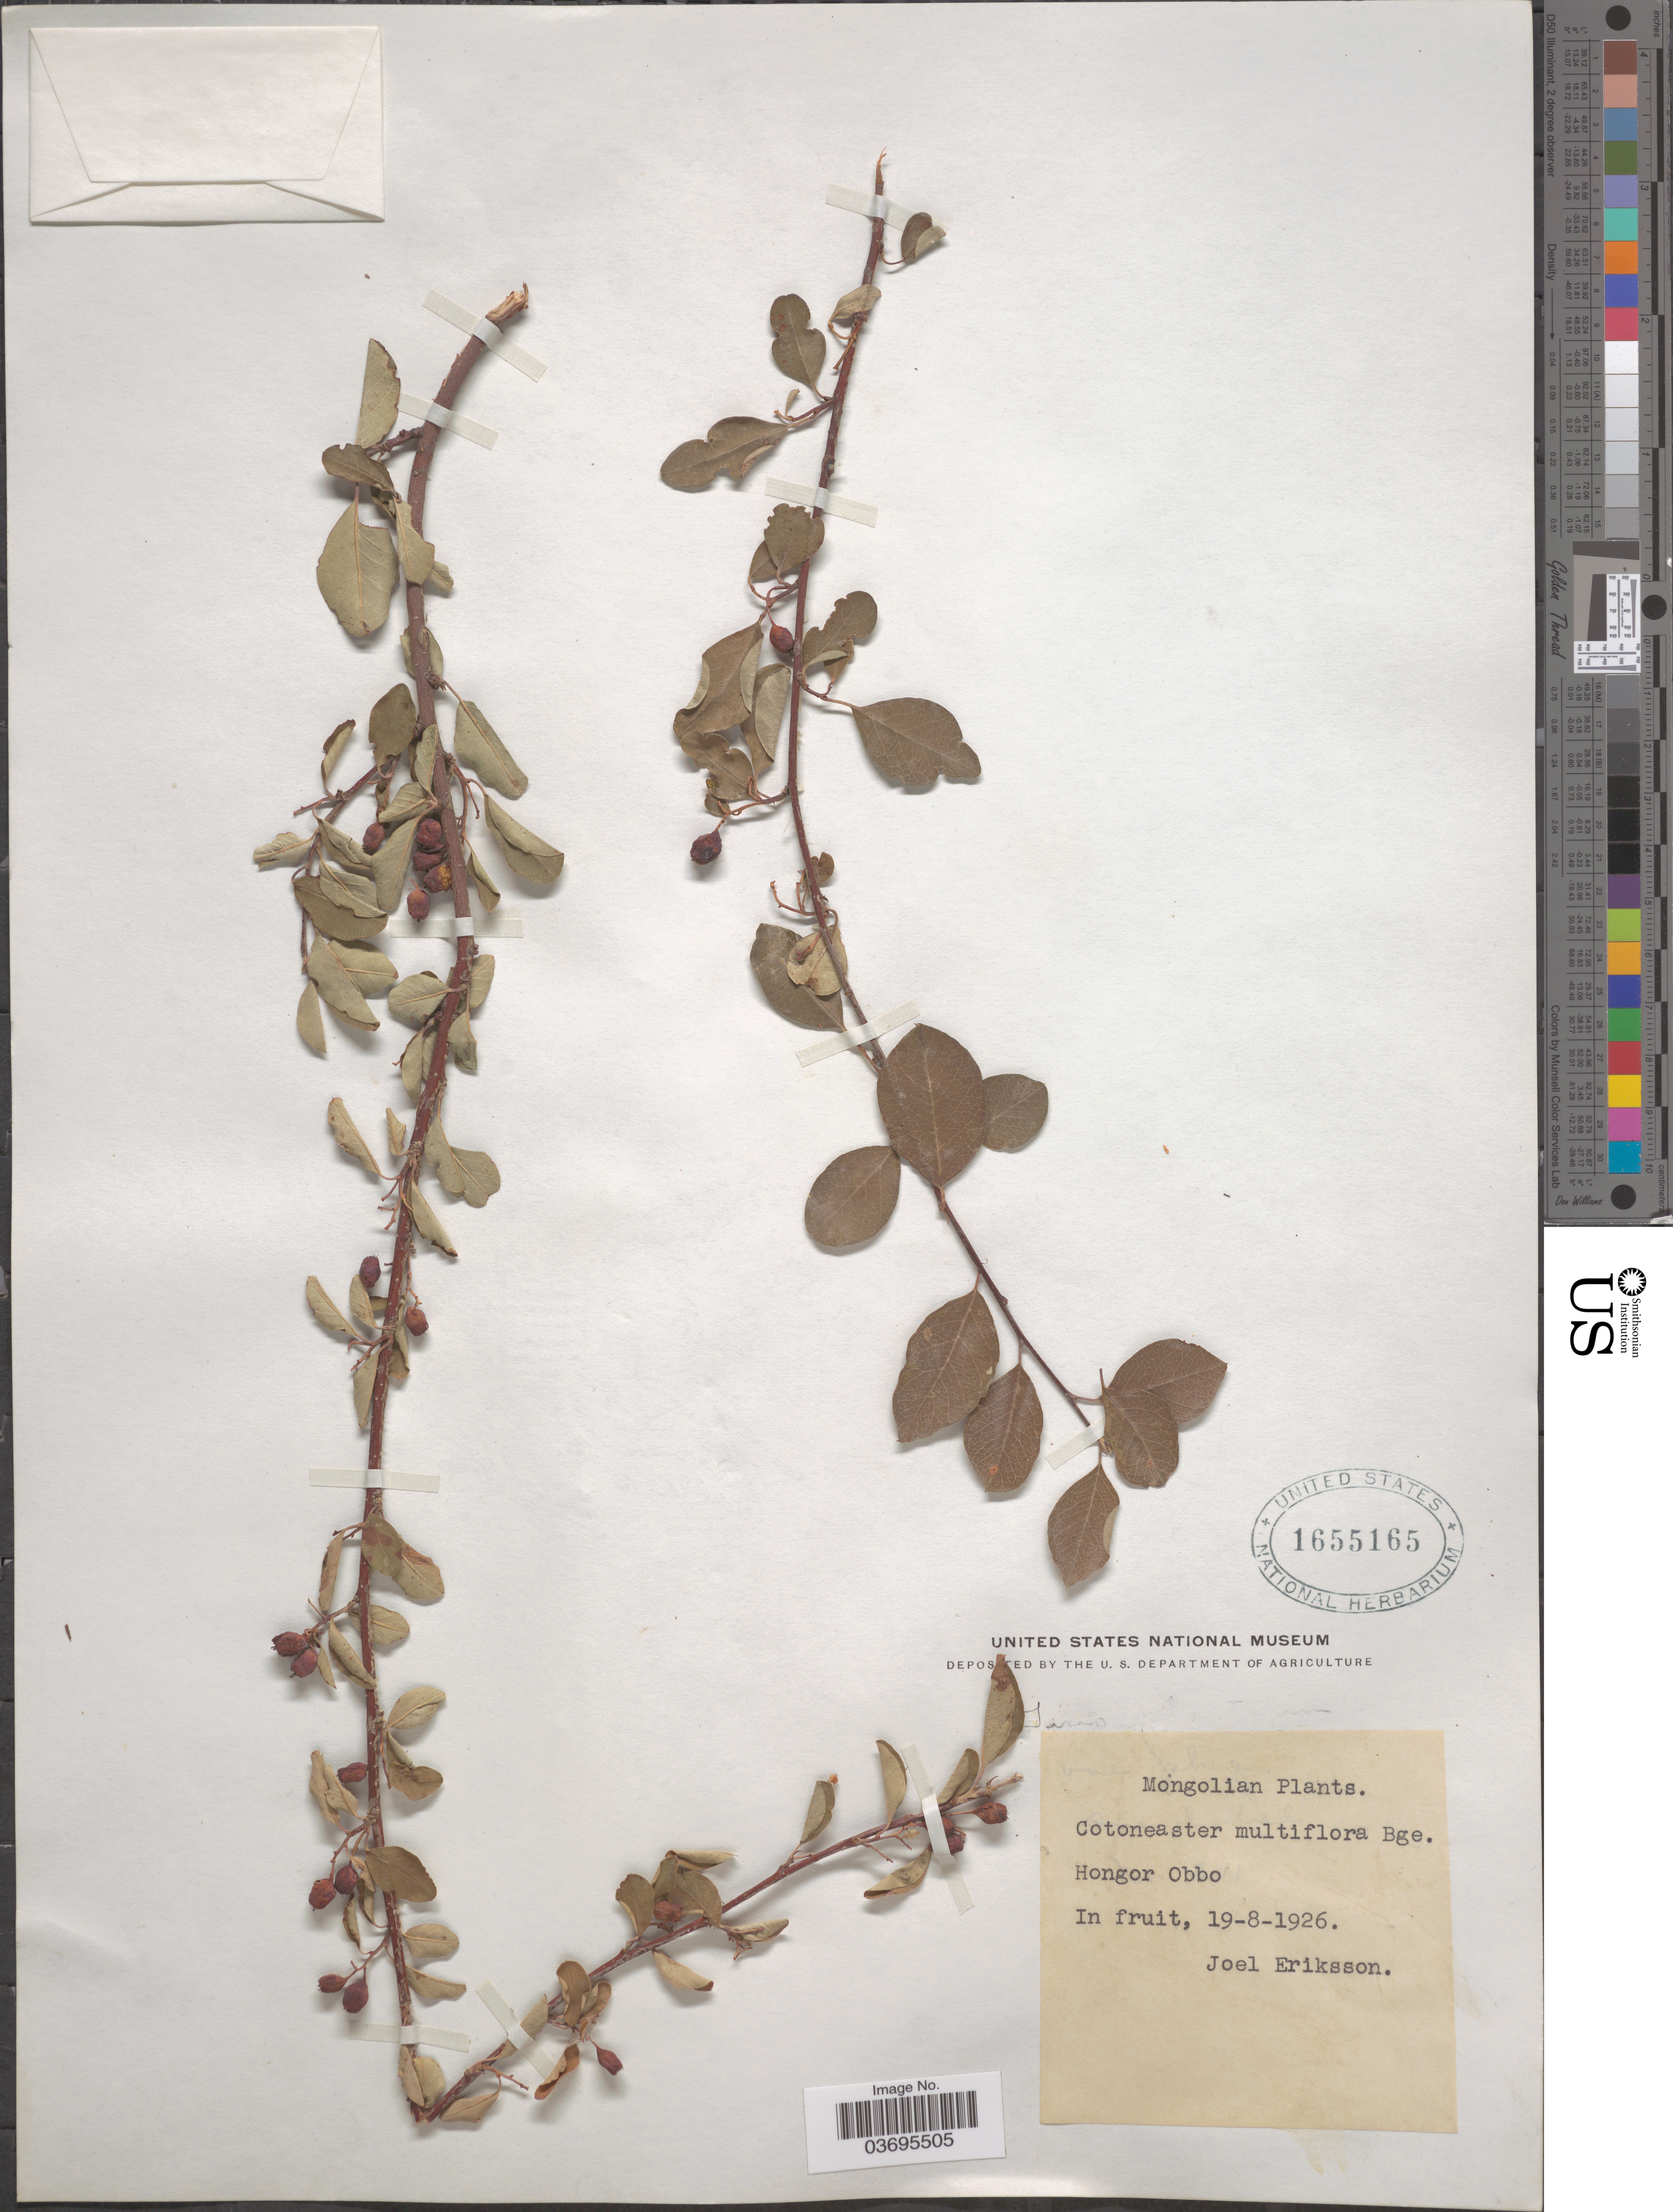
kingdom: Plantae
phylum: Tracheophyta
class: Magnoliopsida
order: Rosales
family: Rosaceae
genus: Cotoneaster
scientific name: Cotoneaster multiflora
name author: Bunge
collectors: J. Eriksson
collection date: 1926-08-19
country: Mongolia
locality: Mongolian. Hongor Obbo.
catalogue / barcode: US 1655165